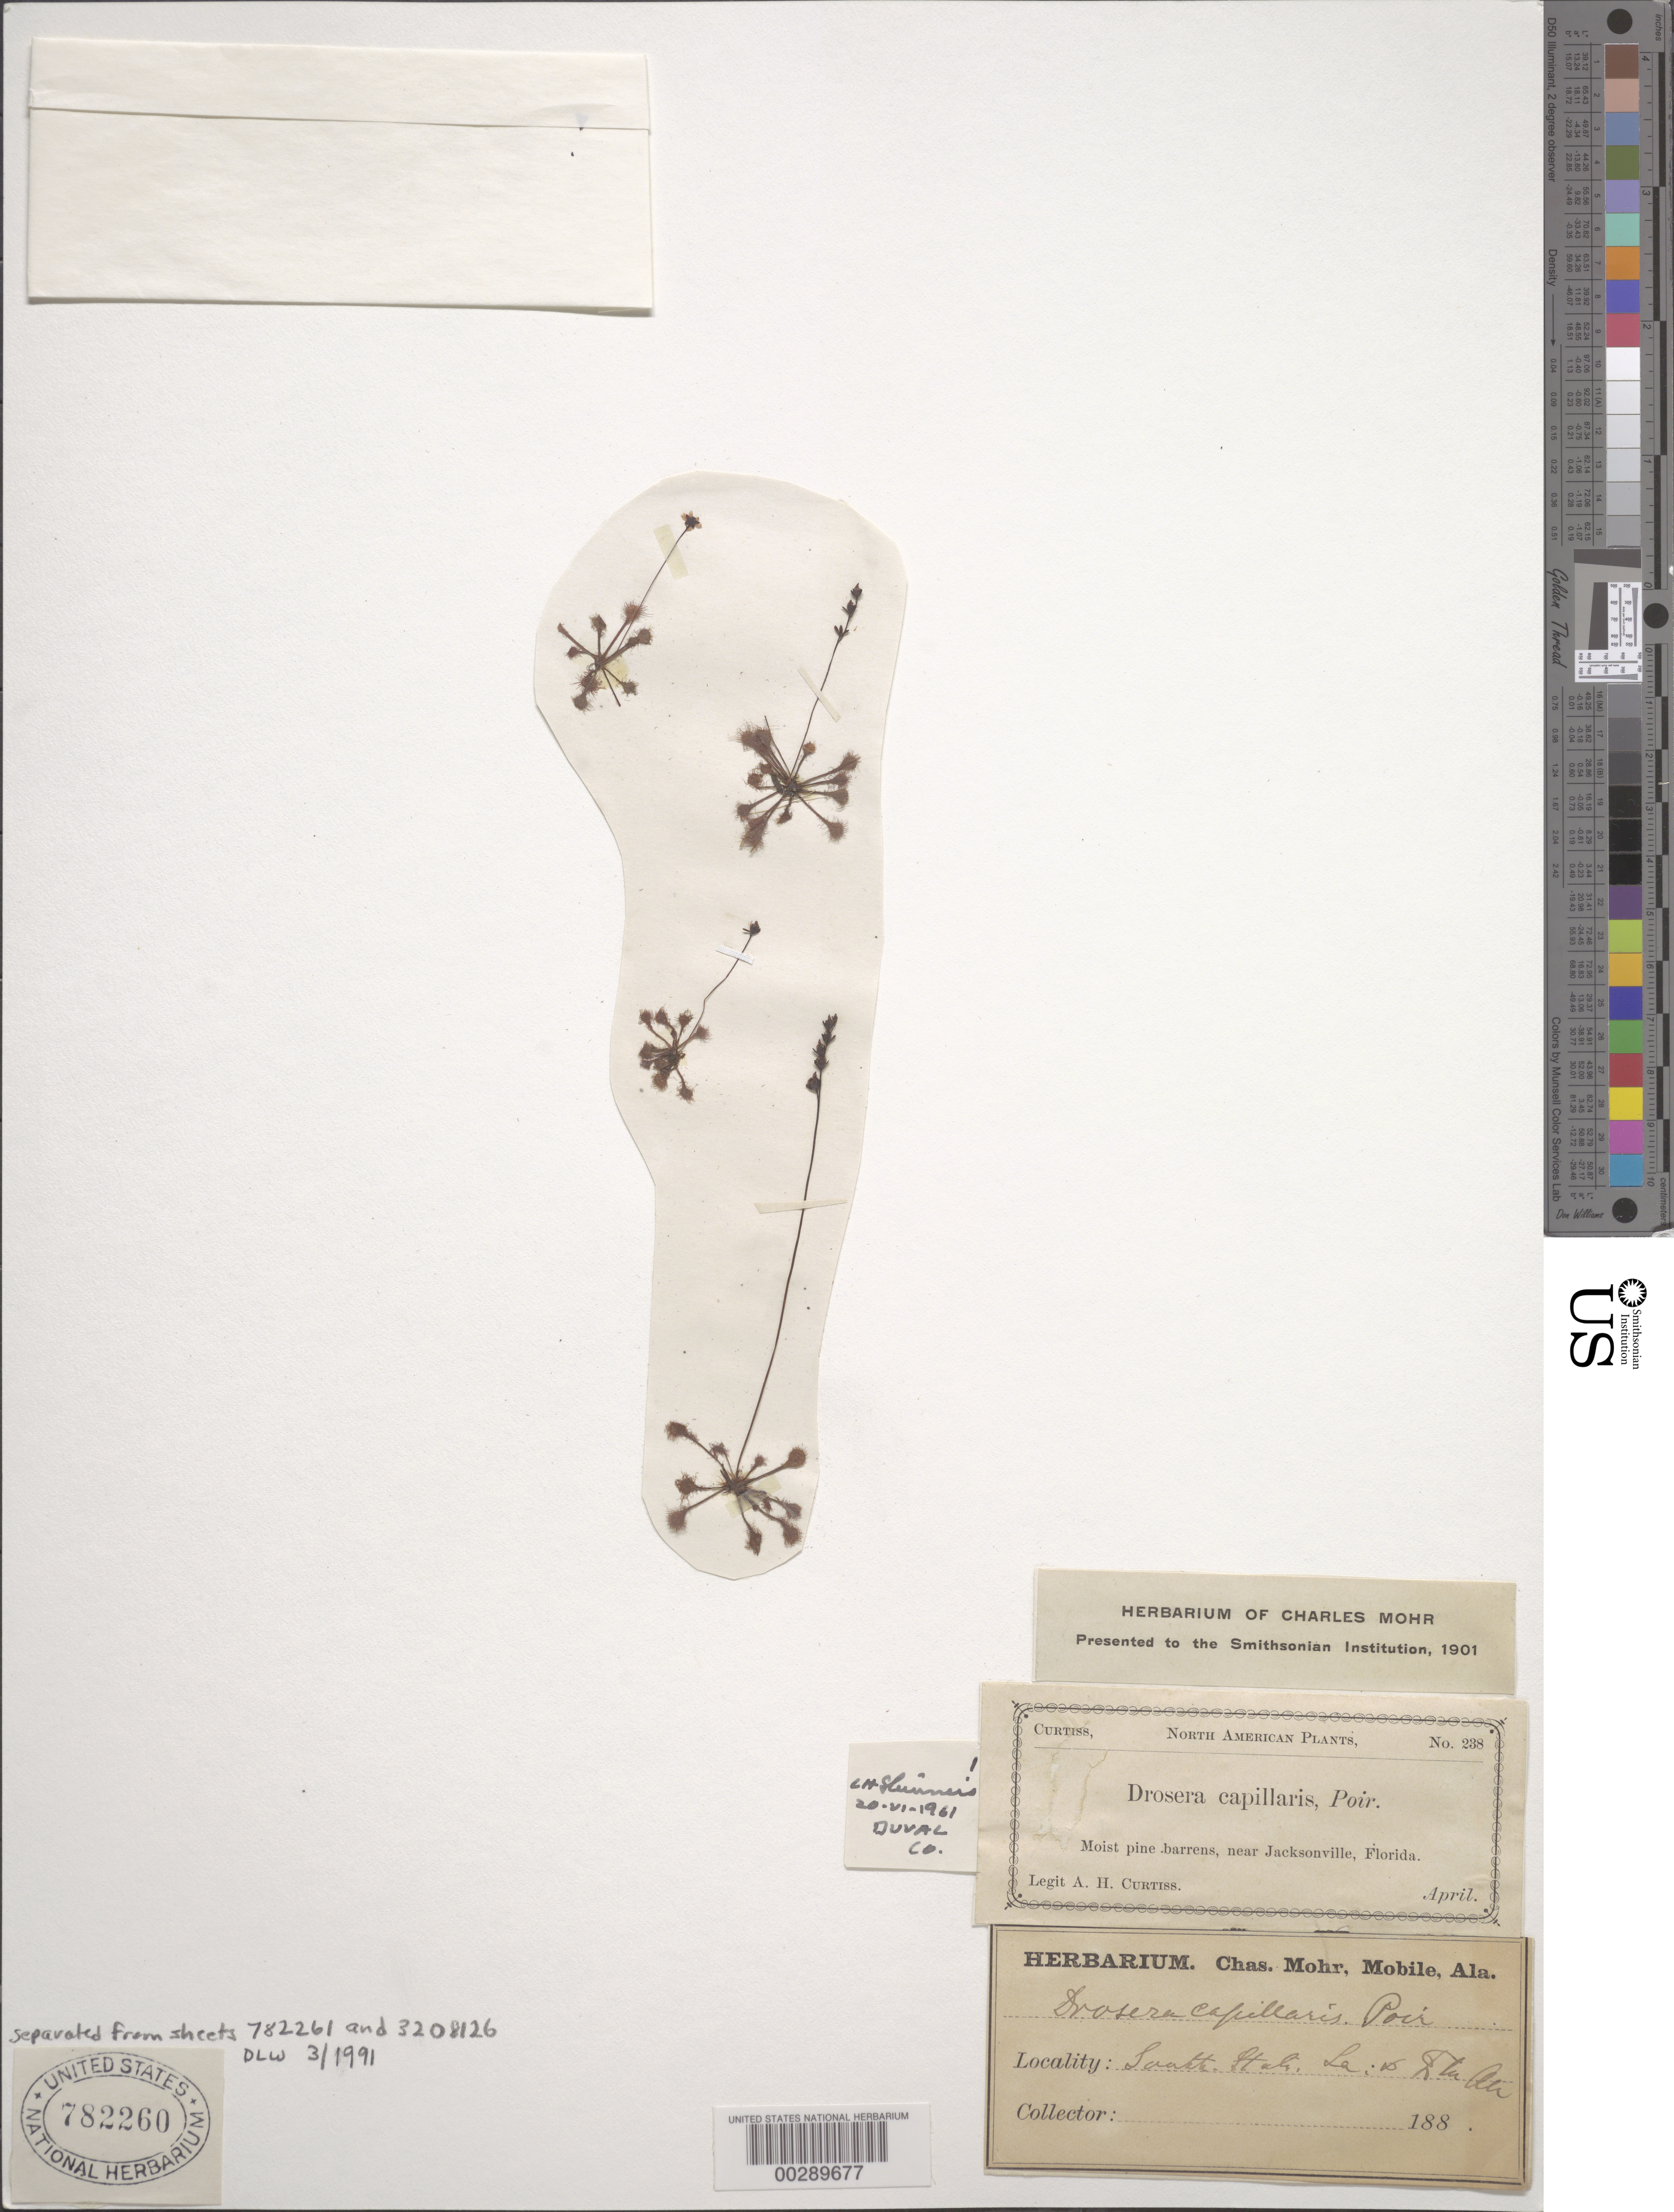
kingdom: Plantae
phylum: Tracheophyta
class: Magnoliopsida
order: Caryophyllales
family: Droseraceae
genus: Drosera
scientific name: Drosera capillaris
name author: Poir.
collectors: A. H. Curtiss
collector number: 238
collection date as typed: Apr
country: United States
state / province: Florida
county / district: Duval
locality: Near jacksonville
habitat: Moist pine barrens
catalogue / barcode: US 782260